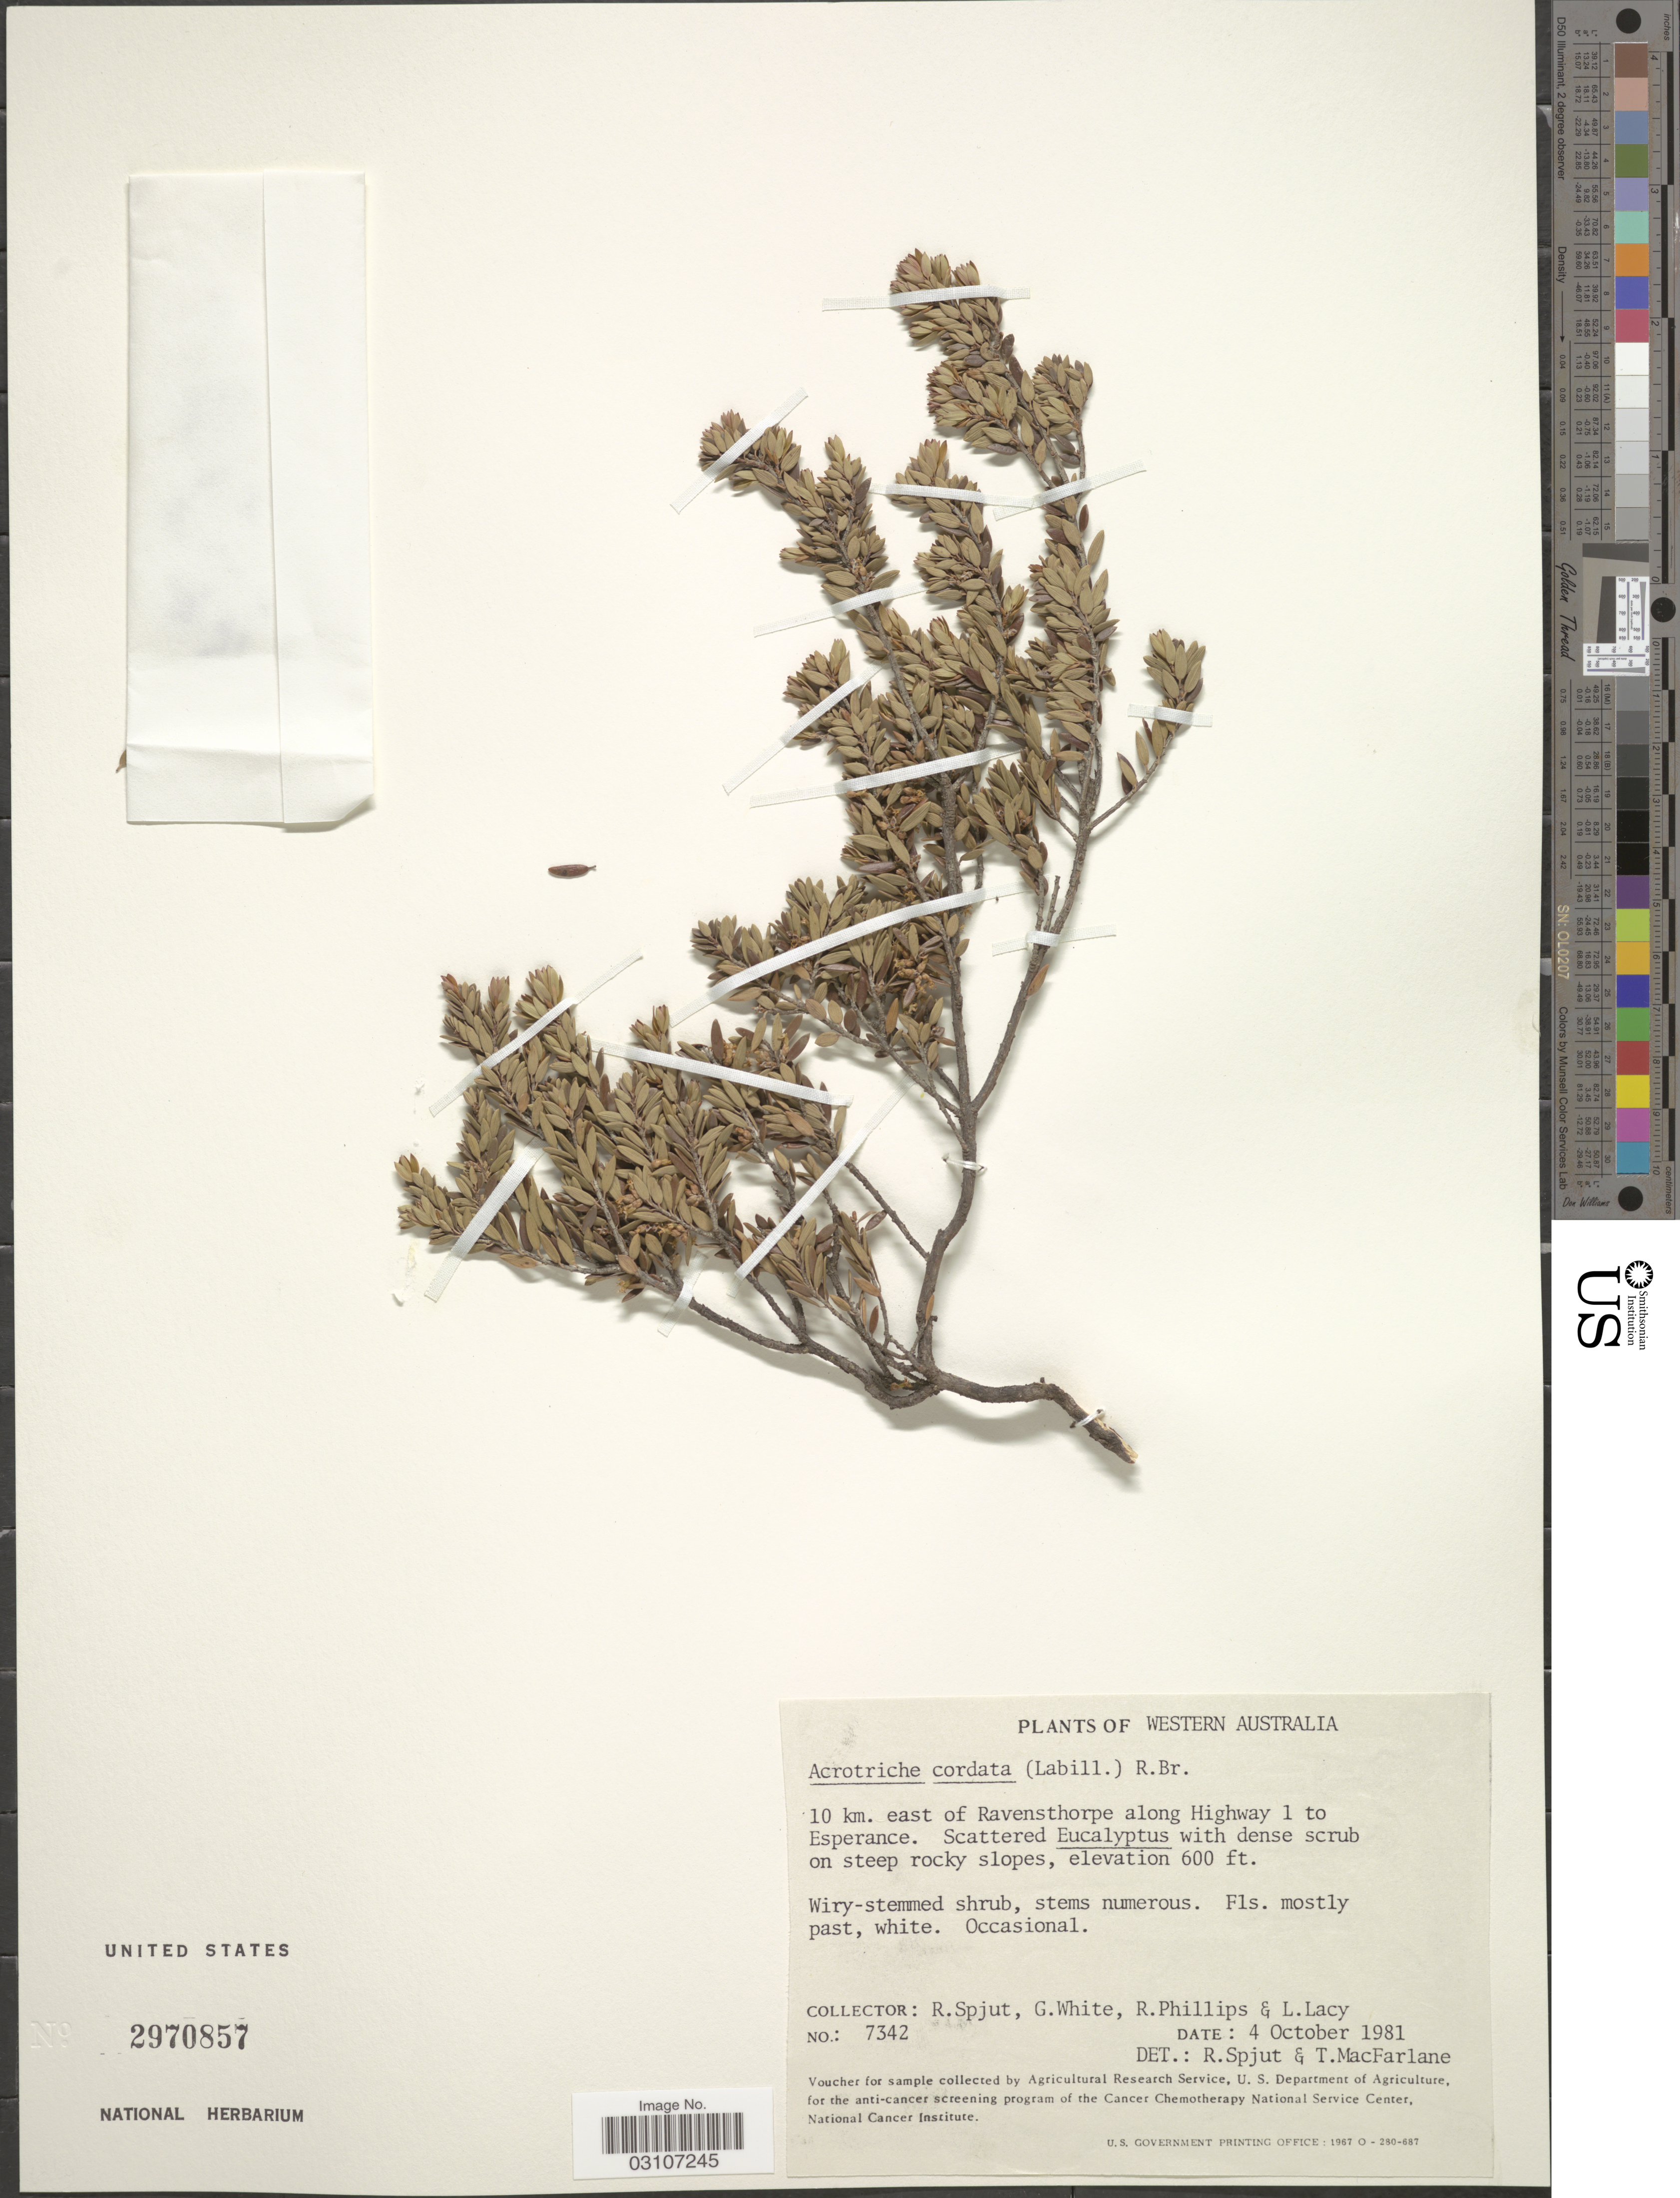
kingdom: Plantae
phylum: Tracheophyta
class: Magnoliopsida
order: Ericales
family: Ericaceae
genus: Acrotriche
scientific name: Acrotriche cordata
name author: R. Br.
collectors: R. Spjut, G. White, R. Phillips & L. Lacy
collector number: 7342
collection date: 1981-10-04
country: Australia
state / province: Western Australia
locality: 10 km. east of Ravensthorpe along Highway 1 to Esperance.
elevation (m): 183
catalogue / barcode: US 2970857